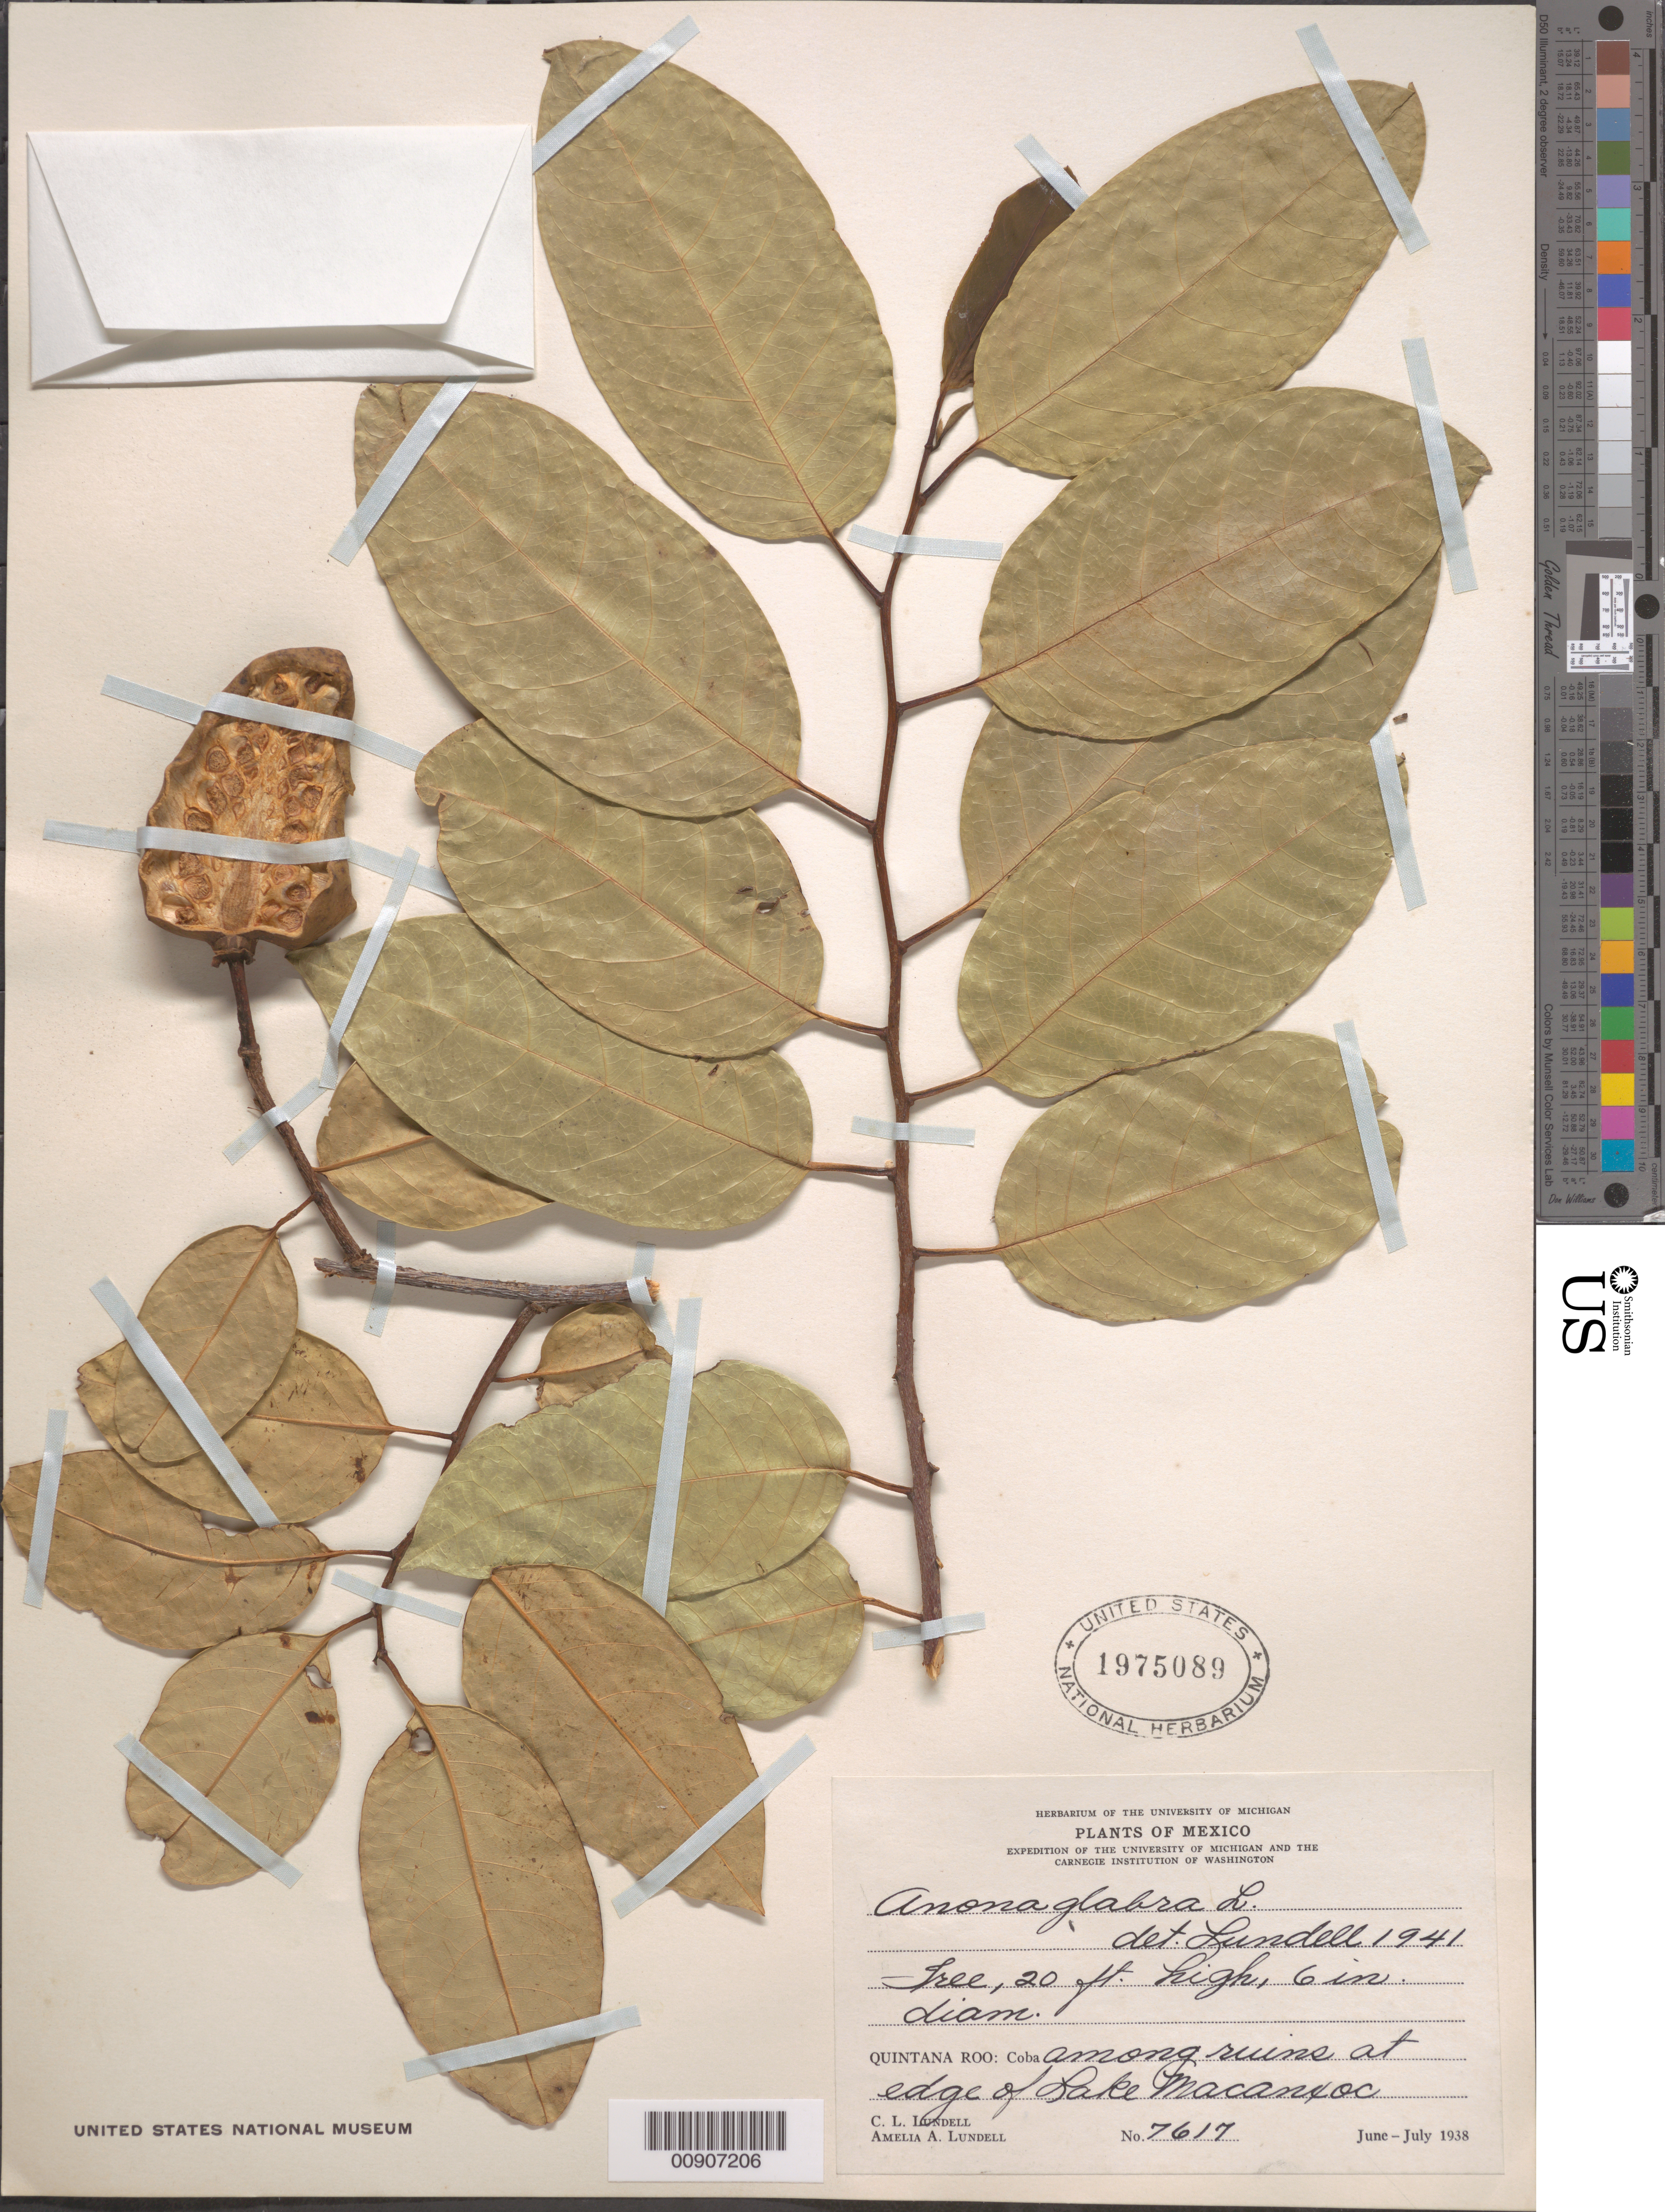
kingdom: Plantae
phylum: Tracheophyta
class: Magnoliopsida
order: Magnoliales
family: Annonaceae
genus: Annona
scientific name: Annona glabra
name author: L.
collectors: C. L. Lundell & A. A. Lundell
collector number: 7617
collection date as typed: Jun 1938 to -- Jul 1938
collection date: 1938-06/1938-07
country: Mexico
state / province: Quintana Roo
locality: Quintana Roo: Coba among ruins at edge of Lake Macanxoc.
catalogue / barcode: US 1975089